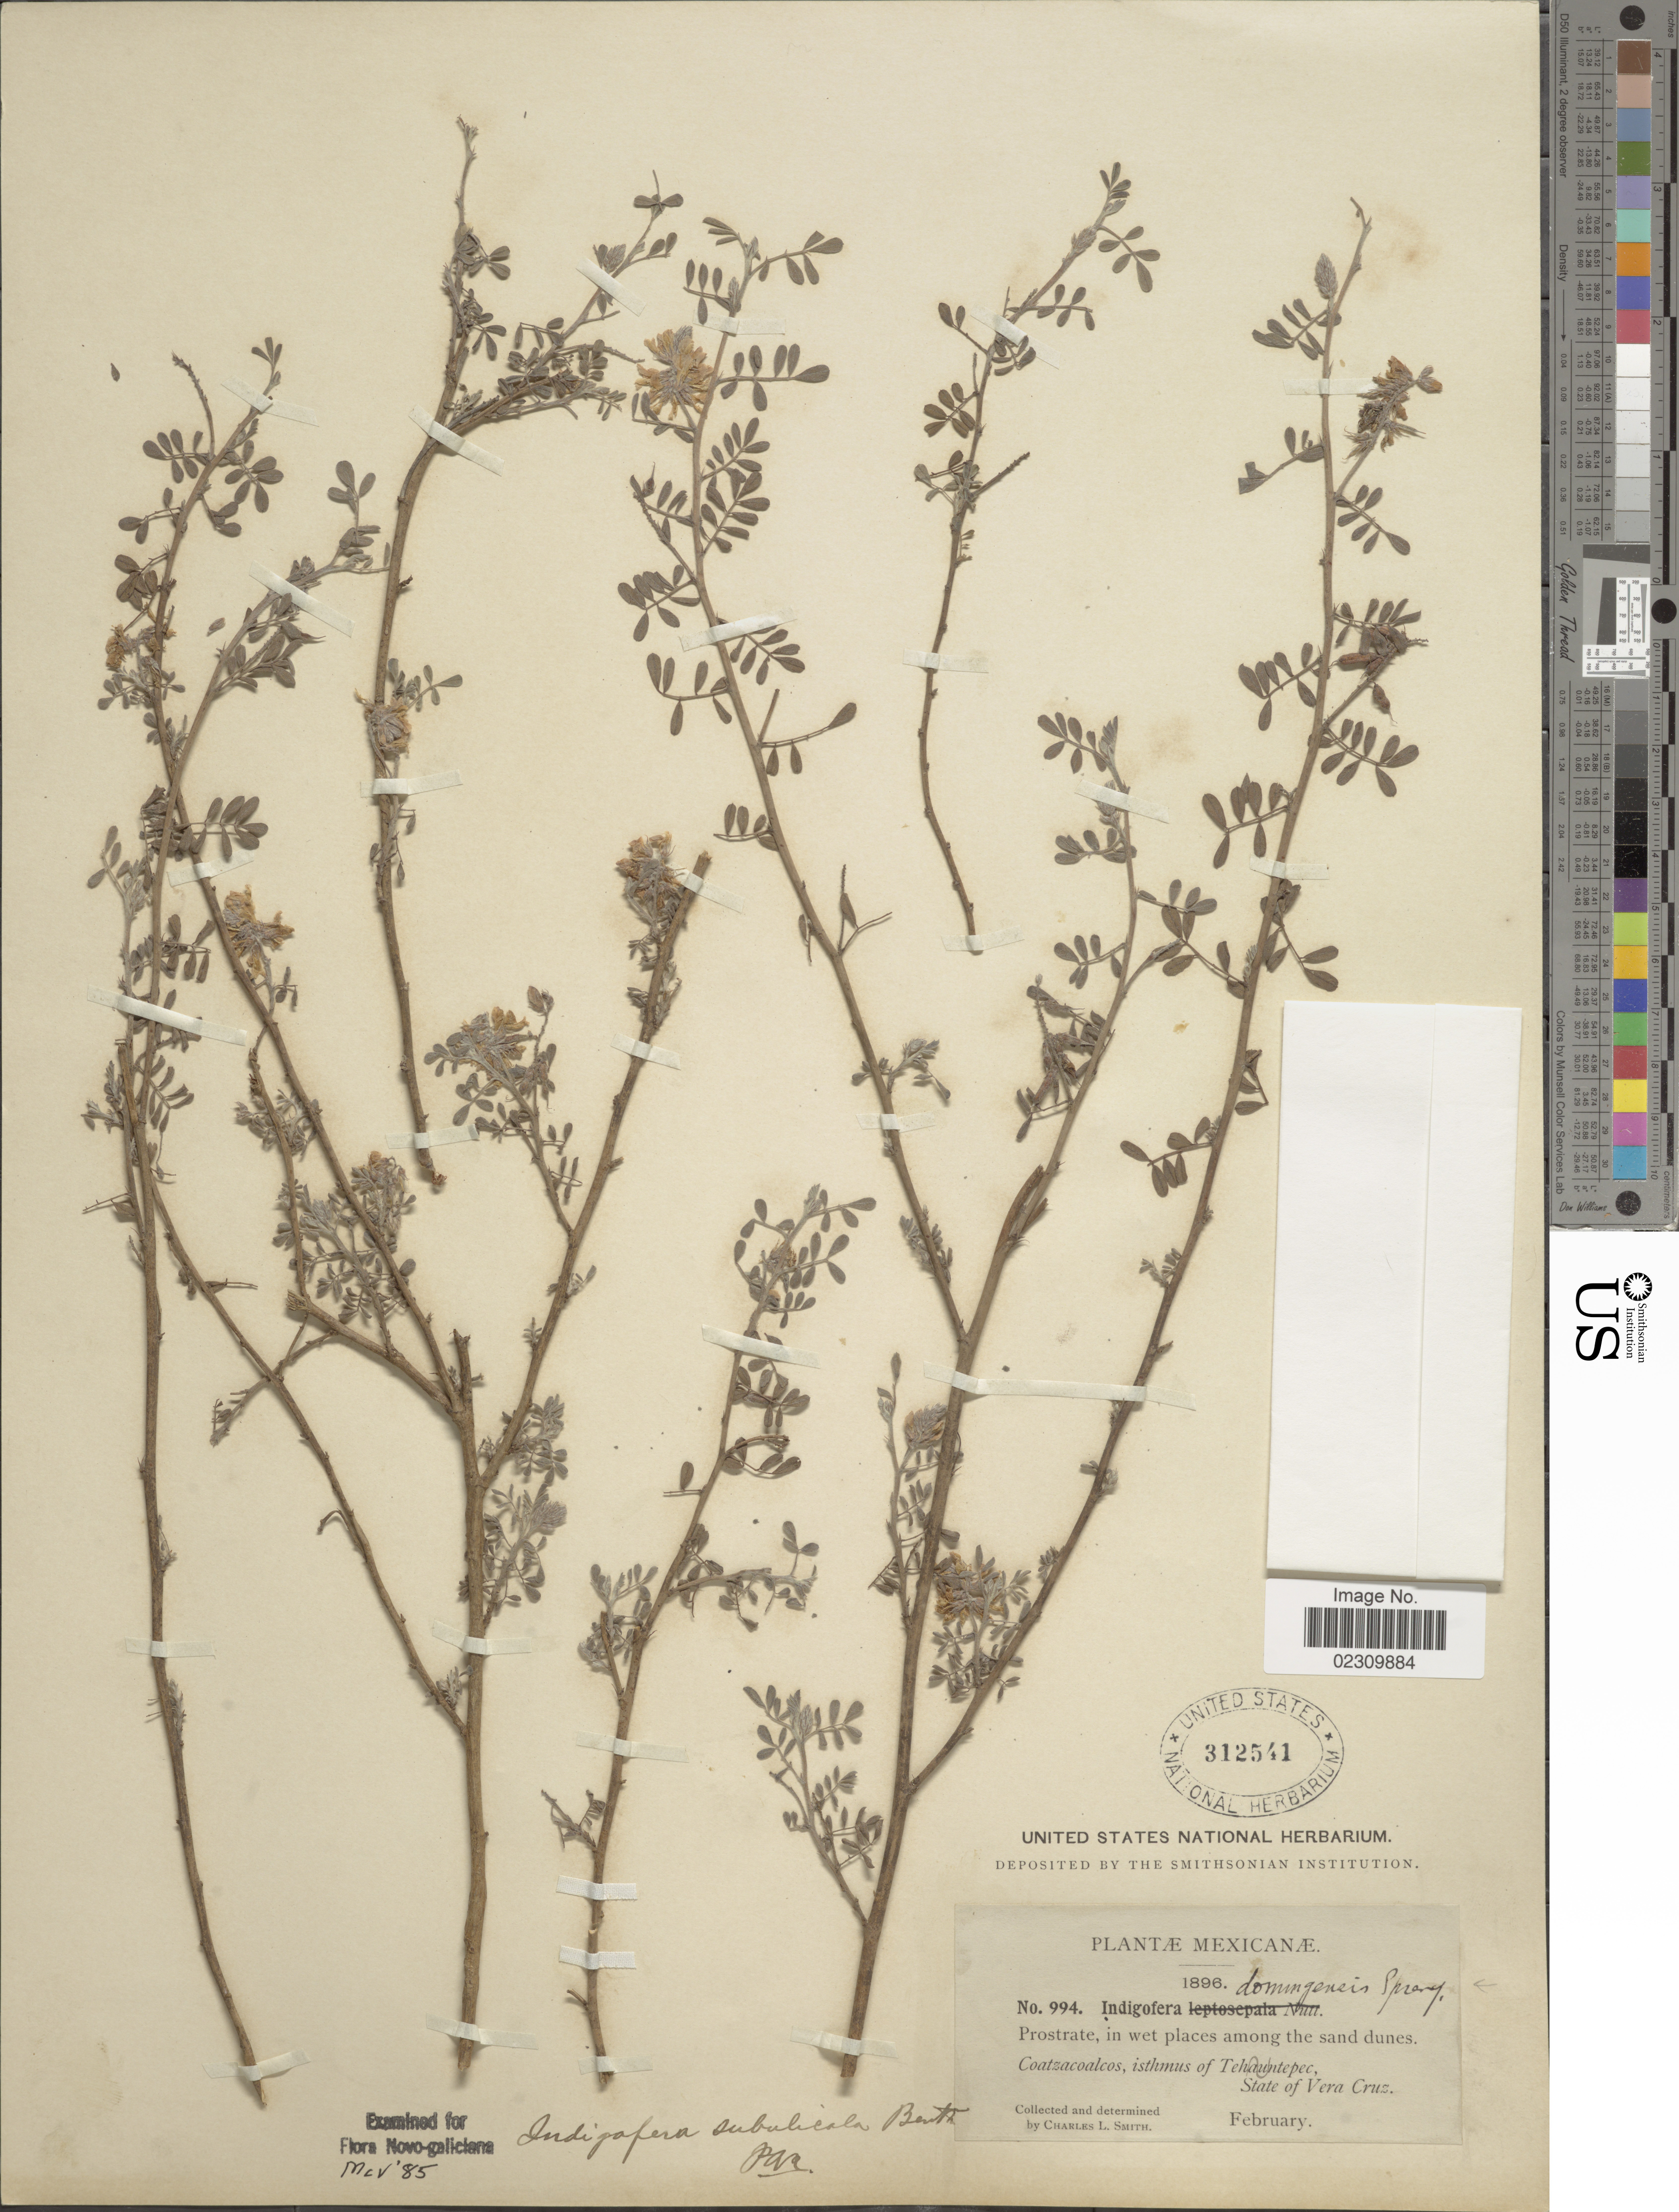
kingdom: Plantae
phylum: Tracheophyta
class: Magnoliopsida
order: Fabales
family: Fabaceae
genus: Indigofera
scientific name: Indigofera sabulicola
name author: Benth.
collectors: C. L. Smith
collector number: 994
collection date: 1896-02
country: Mexico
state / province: Veracruz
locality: Coatzacoalcos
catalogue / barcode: US 312541